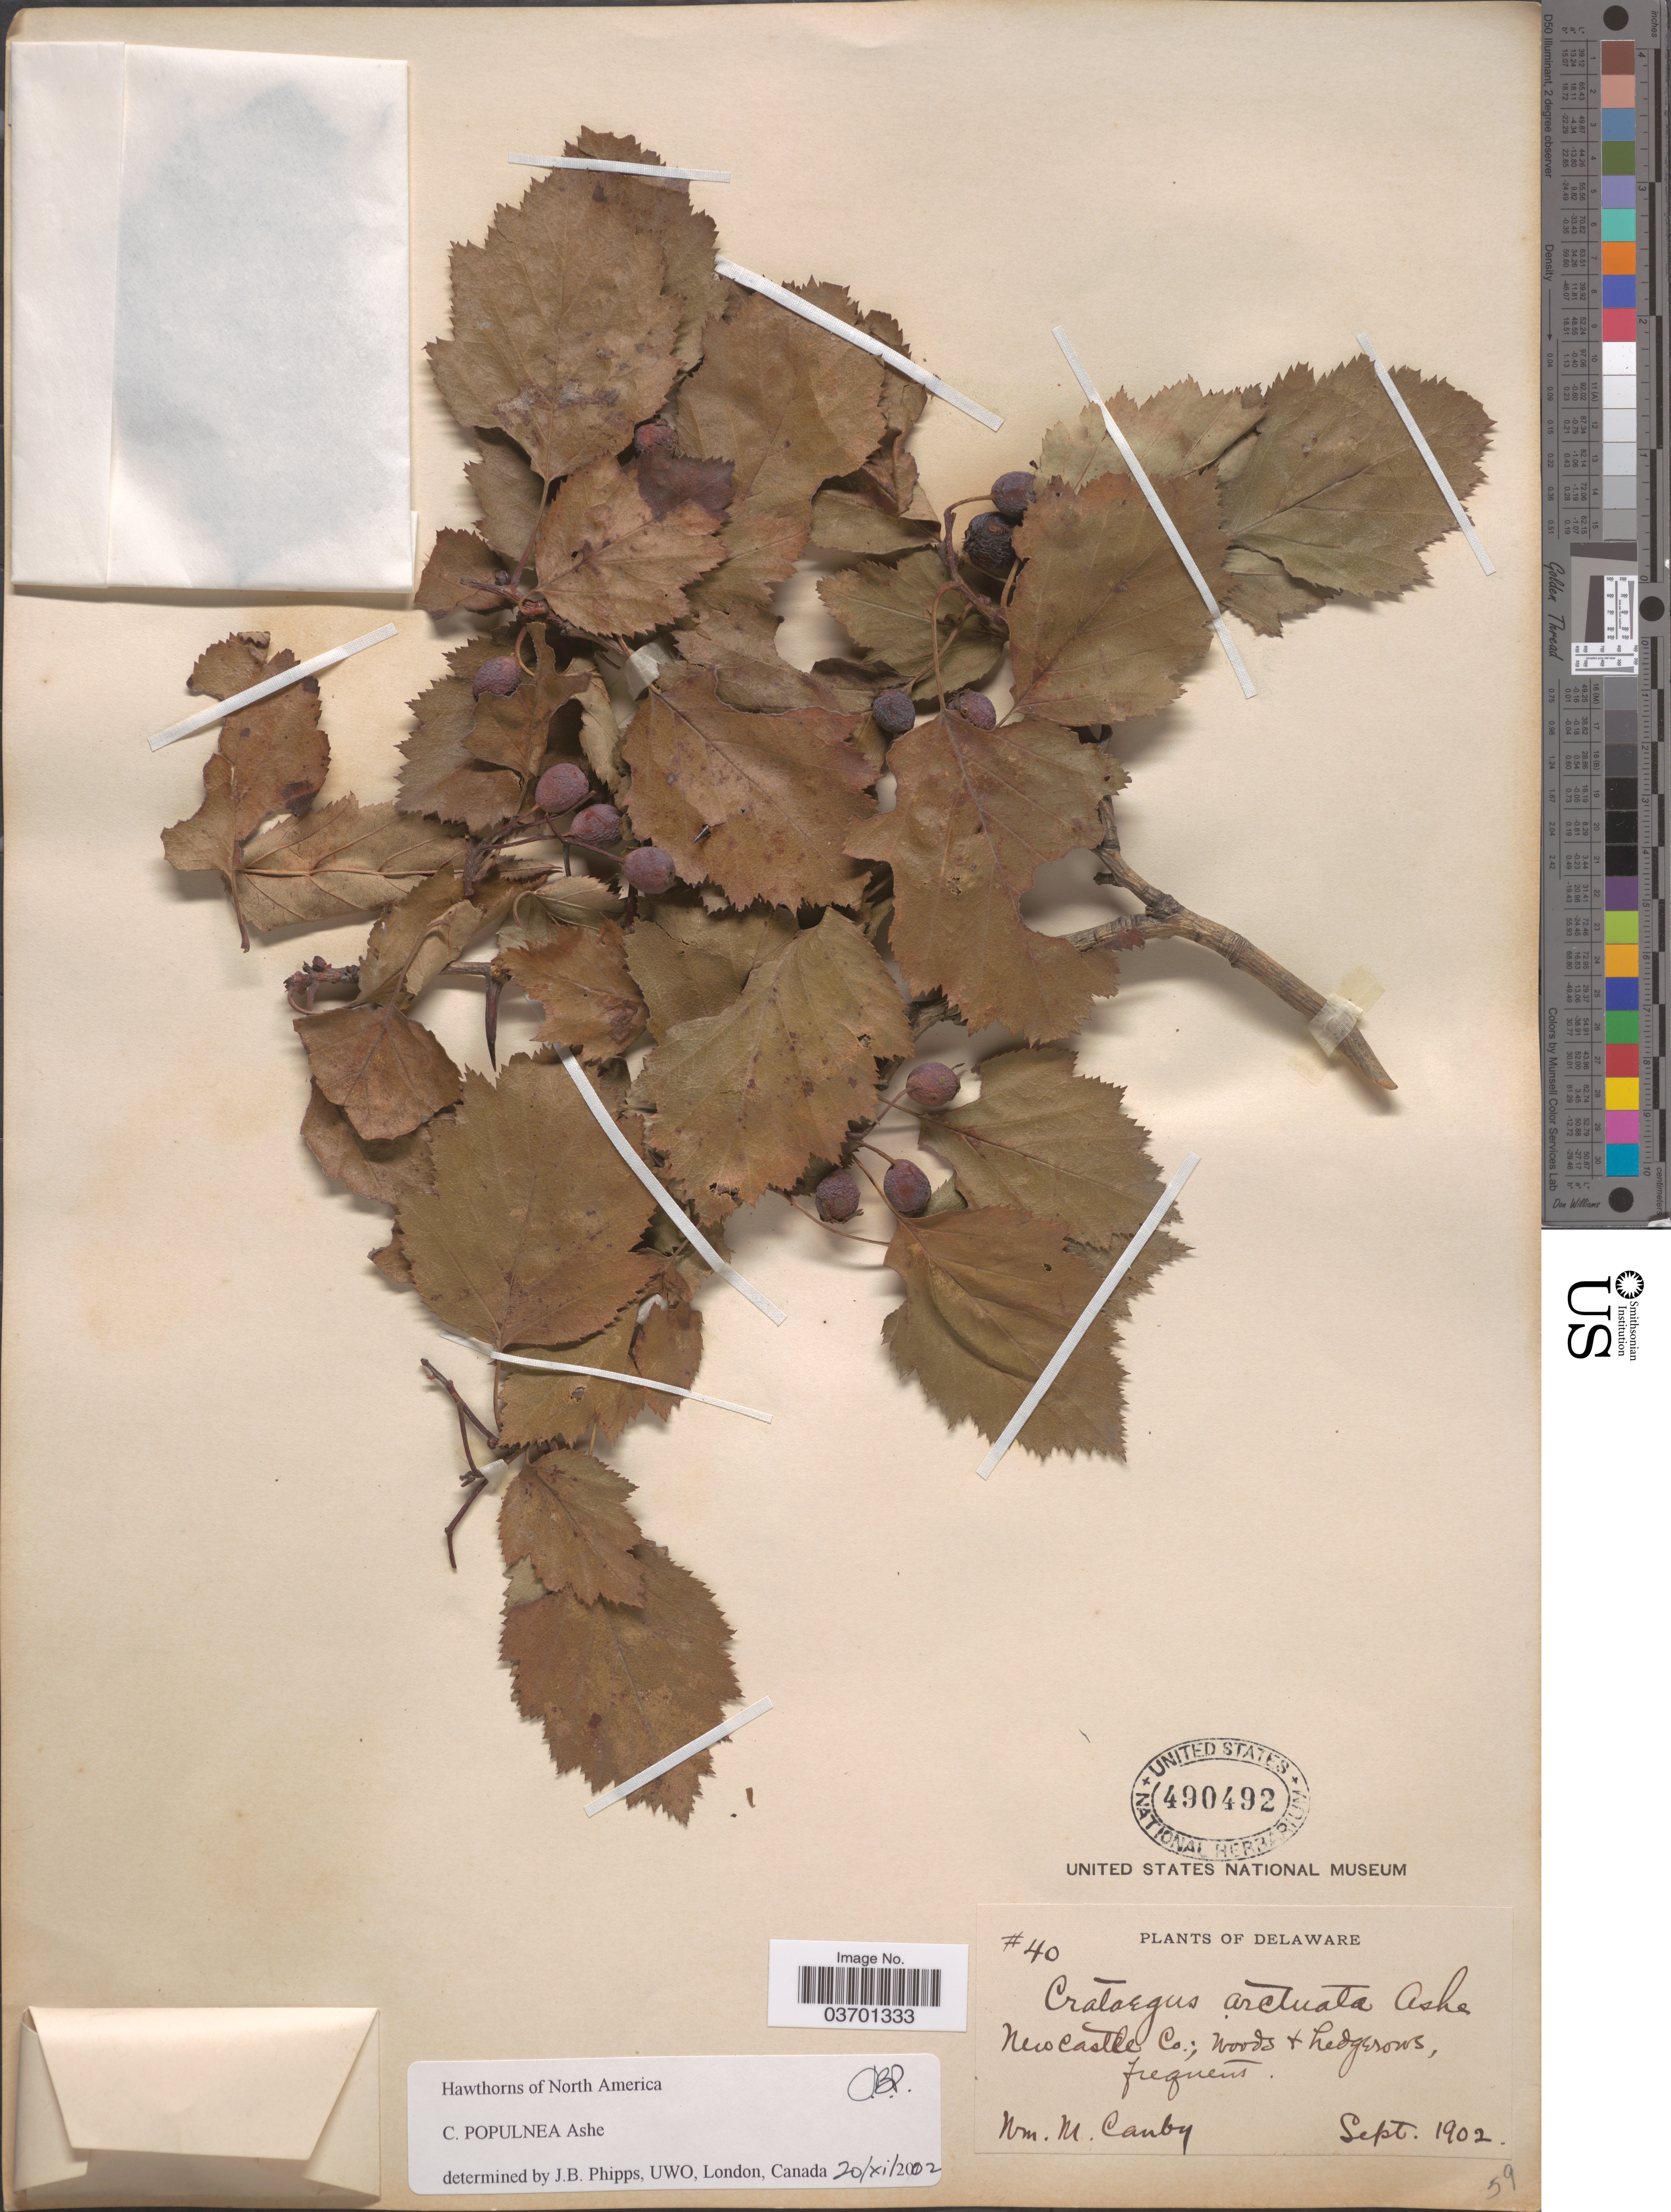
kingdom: Plantae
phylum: Tracheophyta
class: Magnoliopsida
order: Rosales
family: Rosaceae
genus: Crataegus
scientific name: Crataegus populnea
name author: Ashe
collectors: W. M. Canby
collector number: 40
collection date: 1902-09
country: United States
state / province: Delaware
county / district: New Castle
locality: New Castle Co.; woods + hedgerows.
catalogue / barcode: US 490492